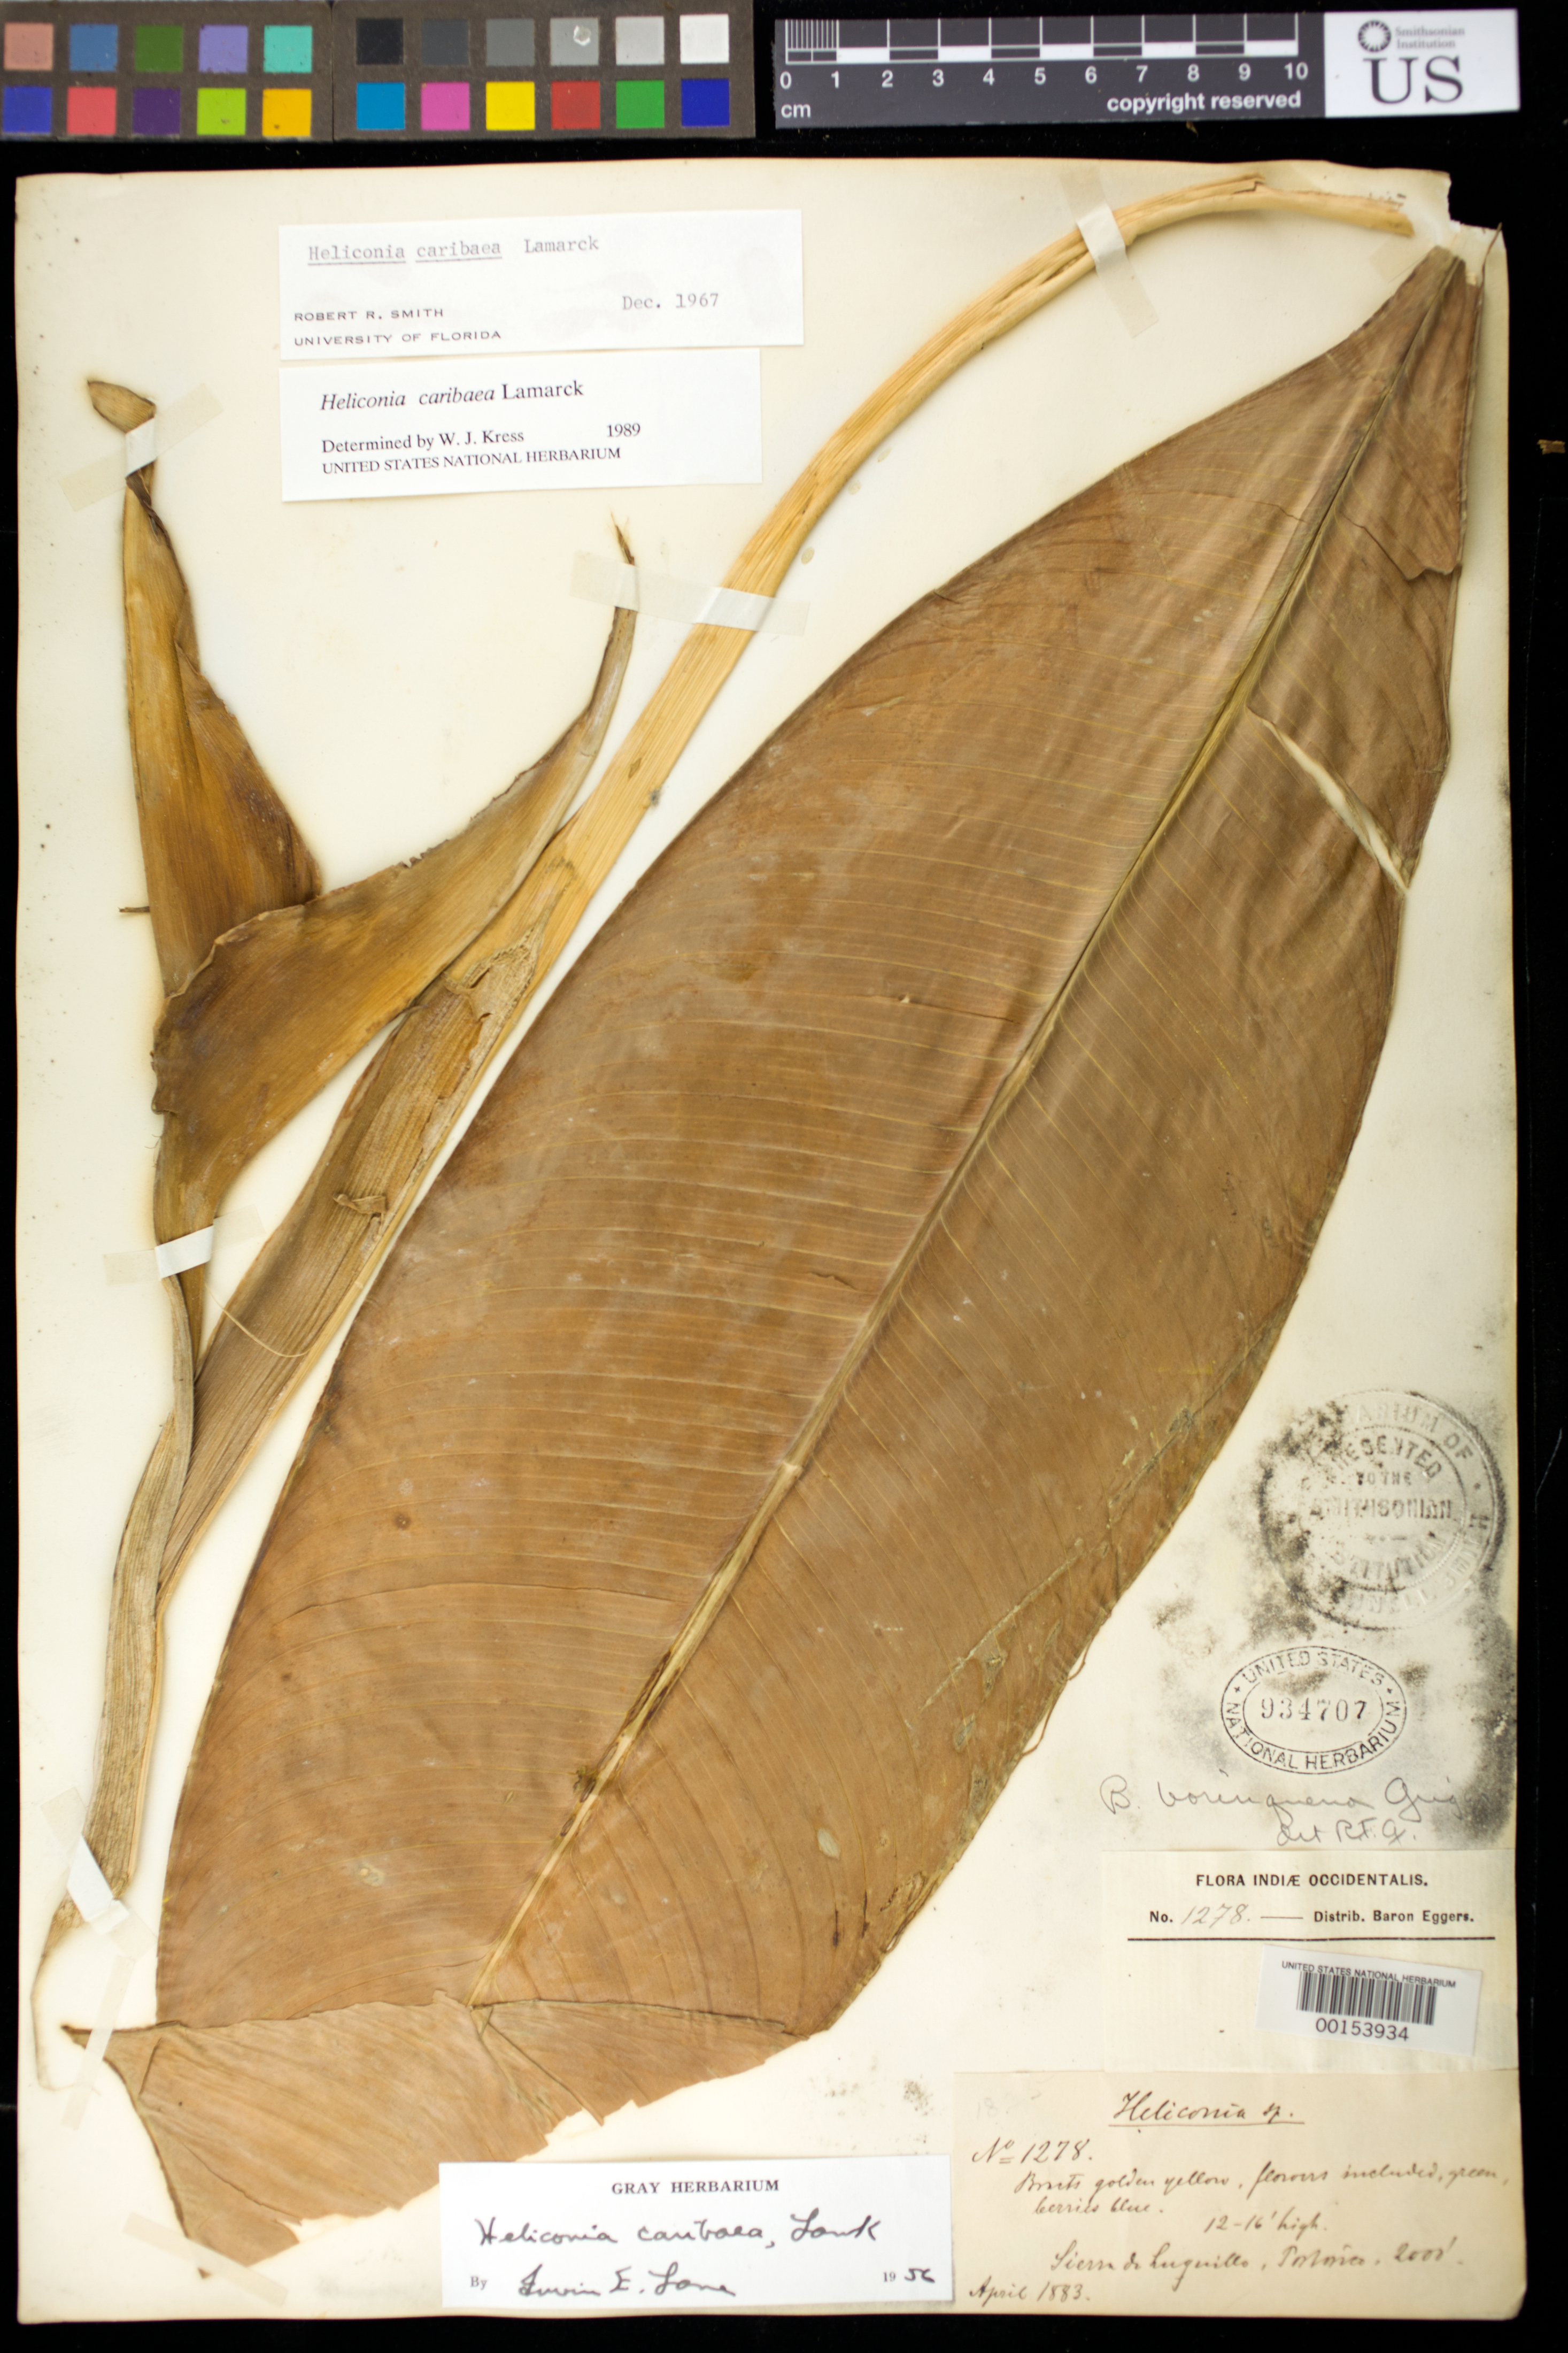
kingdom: Plantae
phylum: Tracheophyta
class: Liliopsida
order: Zingiberales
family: Heliconiaceae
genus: Heliconia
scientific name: Heliconia caribaea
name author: Lam.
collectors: H. F. A. von Eggers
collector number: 1278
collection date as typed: Apr 1883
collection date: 1883-04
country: Puerto Rico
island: Greater Antilles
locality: Sierra de Luquillo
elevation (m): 610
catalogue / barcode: US 934707